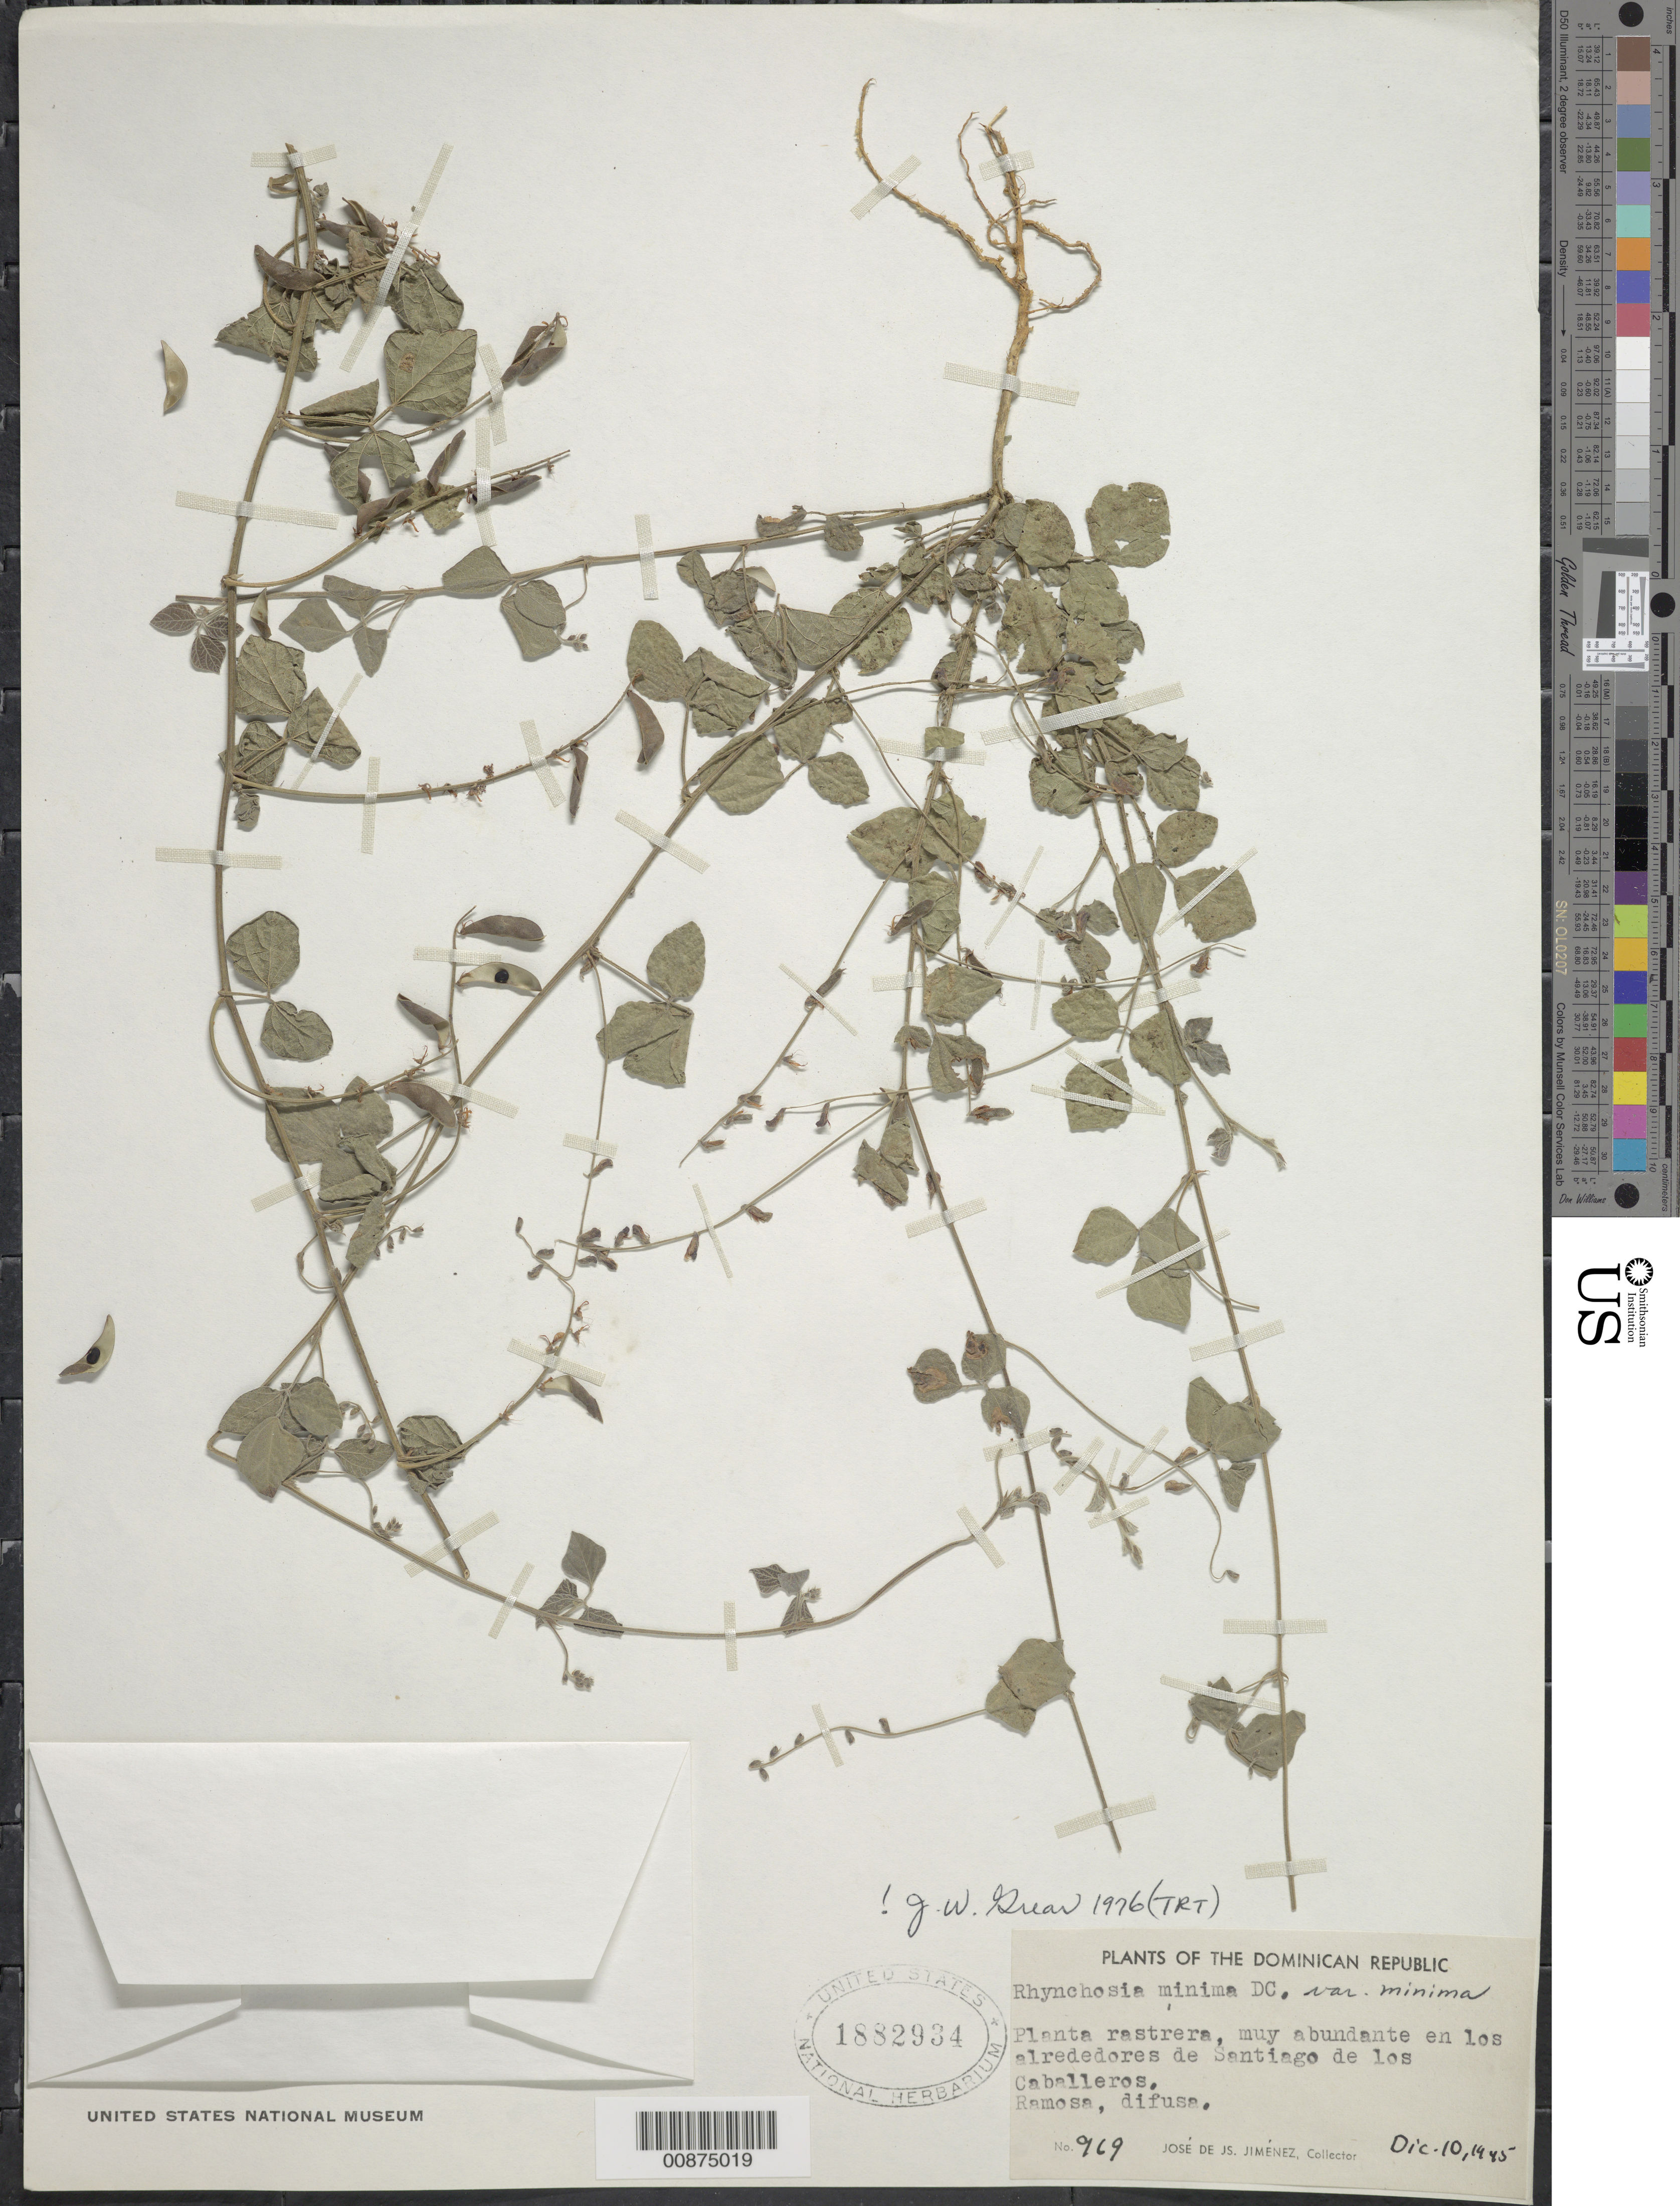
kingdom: Plantae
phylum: Tracheophyta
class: Magnoliopsida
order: Fabales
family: Fabaceae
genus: Rhynchosia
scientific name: Rhynchosia minima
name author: (L.) DC.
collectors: J. J. Jiménez Almonte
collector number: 969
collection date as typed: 10 Dec 1945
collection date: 1945-12-10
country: Dominican Republic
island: Hispaniola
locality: En los alrededores de Santiago de los Caballeros.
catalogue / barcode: US 1882934